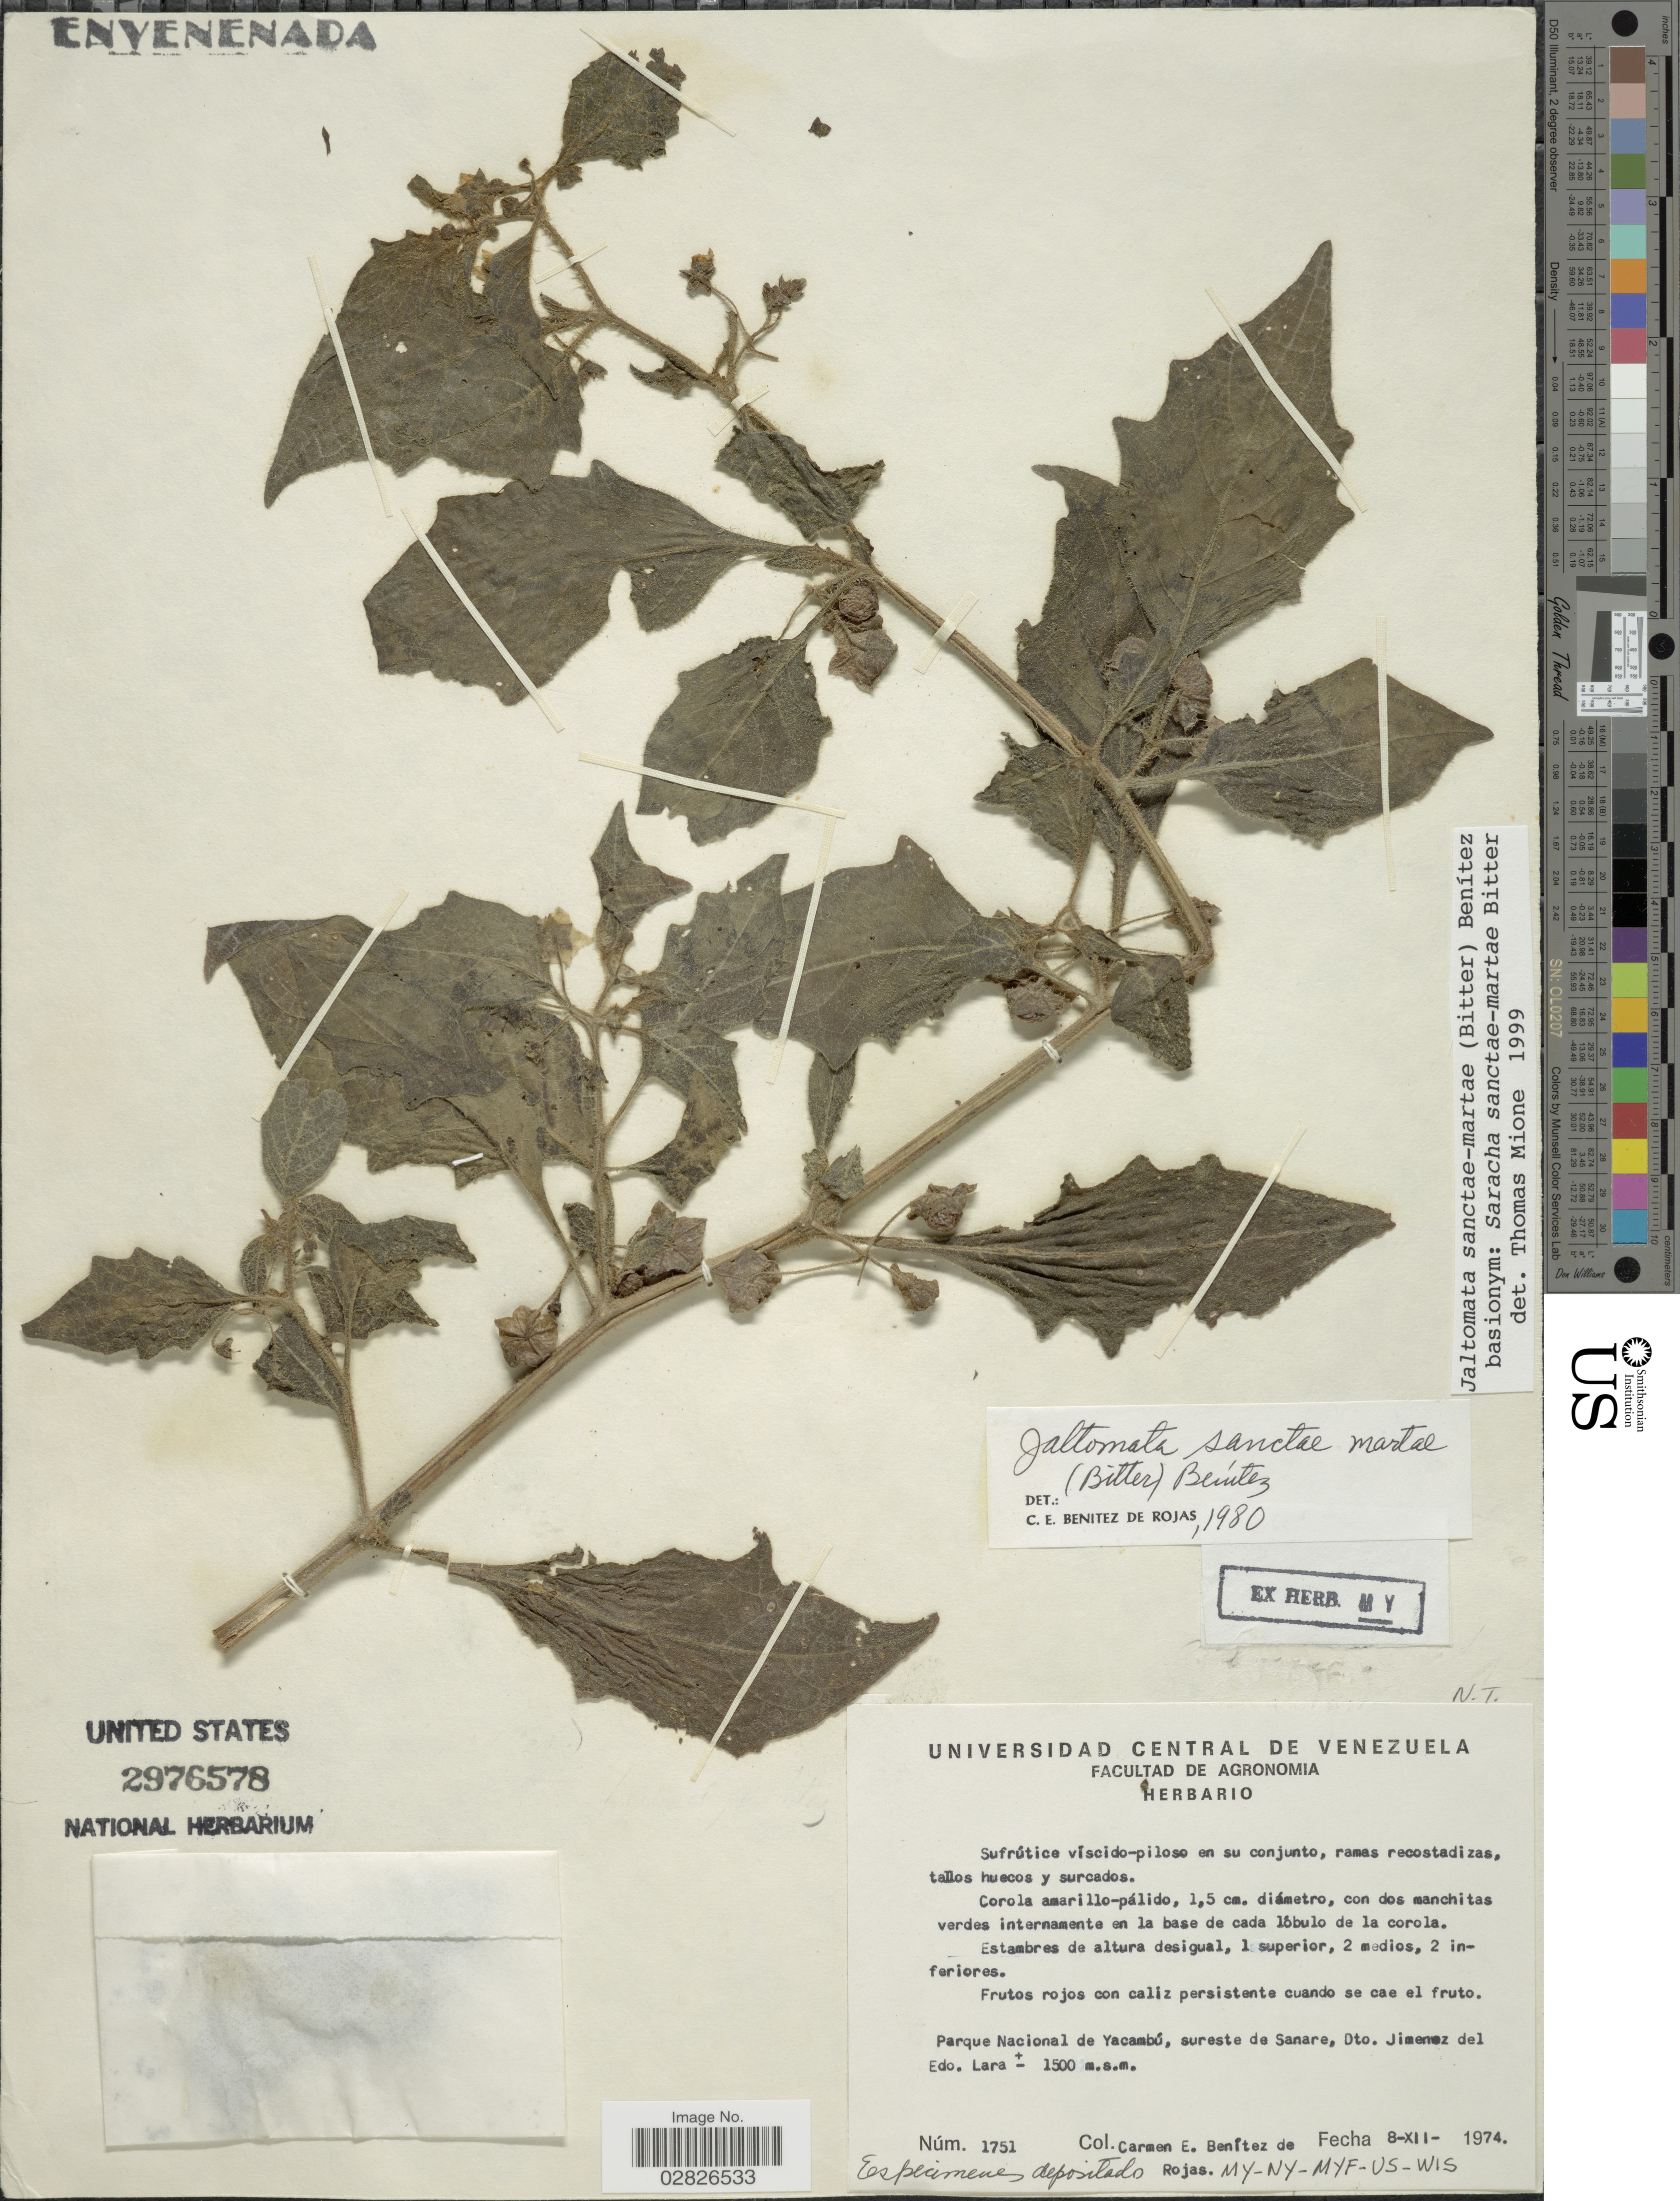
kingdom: Plantae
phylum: Tracheophyta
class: Magnoliopsida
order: Solanales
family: Solanaceae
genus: Jaltomata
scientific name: Jaltomata sanctae-martae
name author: (Bitter) Benítez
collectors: C. E. Benítez de Rojas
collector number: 1751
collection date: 1974-12-08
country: Venezuela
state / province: Lara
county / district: Jiménez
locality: Parque Nacional de Yacambó, sureste de Sanare, Dto. Jimenez del Edo. Lara.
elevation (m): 1500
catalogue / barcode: US 2976578